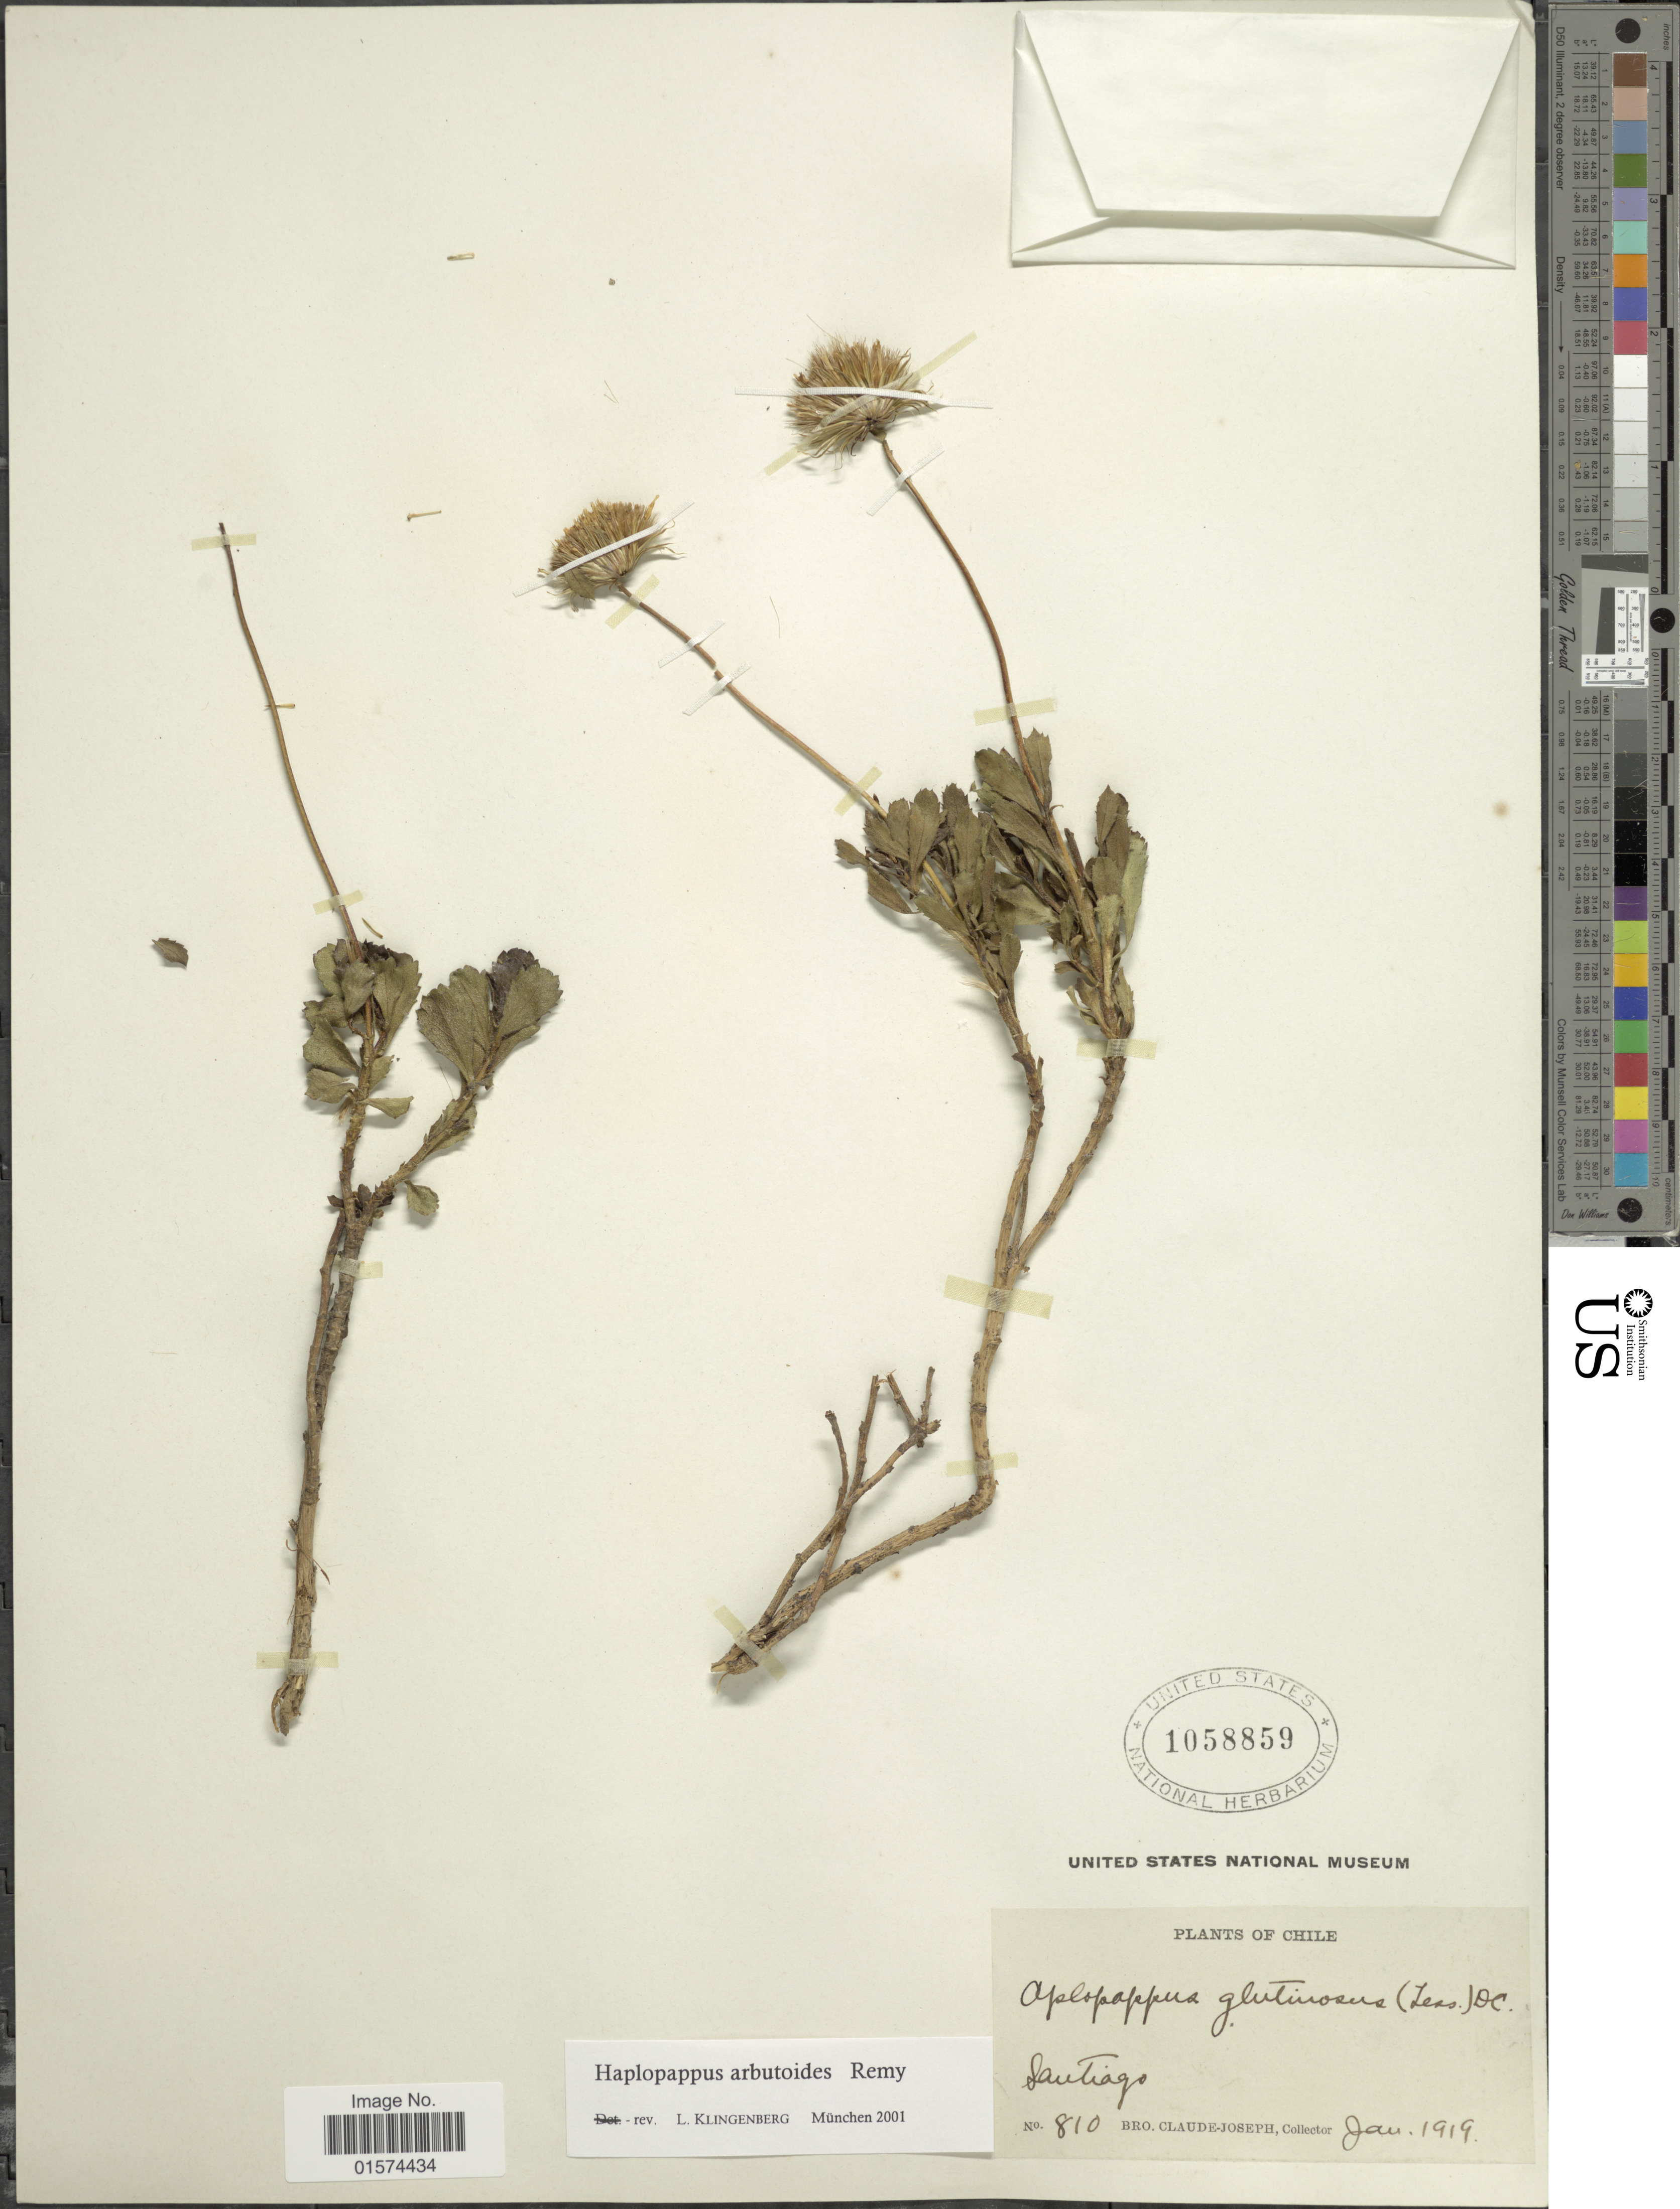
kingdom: Plantae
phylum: Tracheophyta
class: Magnoliopsida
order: Asterales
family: Asteraceae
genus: Haplopappus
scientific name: Haplopappus arbutoides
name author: J. Rémy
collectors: Bro. Claude-Joseph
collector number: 810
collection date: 1919-01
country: Chile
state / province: Región Metropolitana (RM)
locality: Santiago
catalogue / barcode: US 1058859